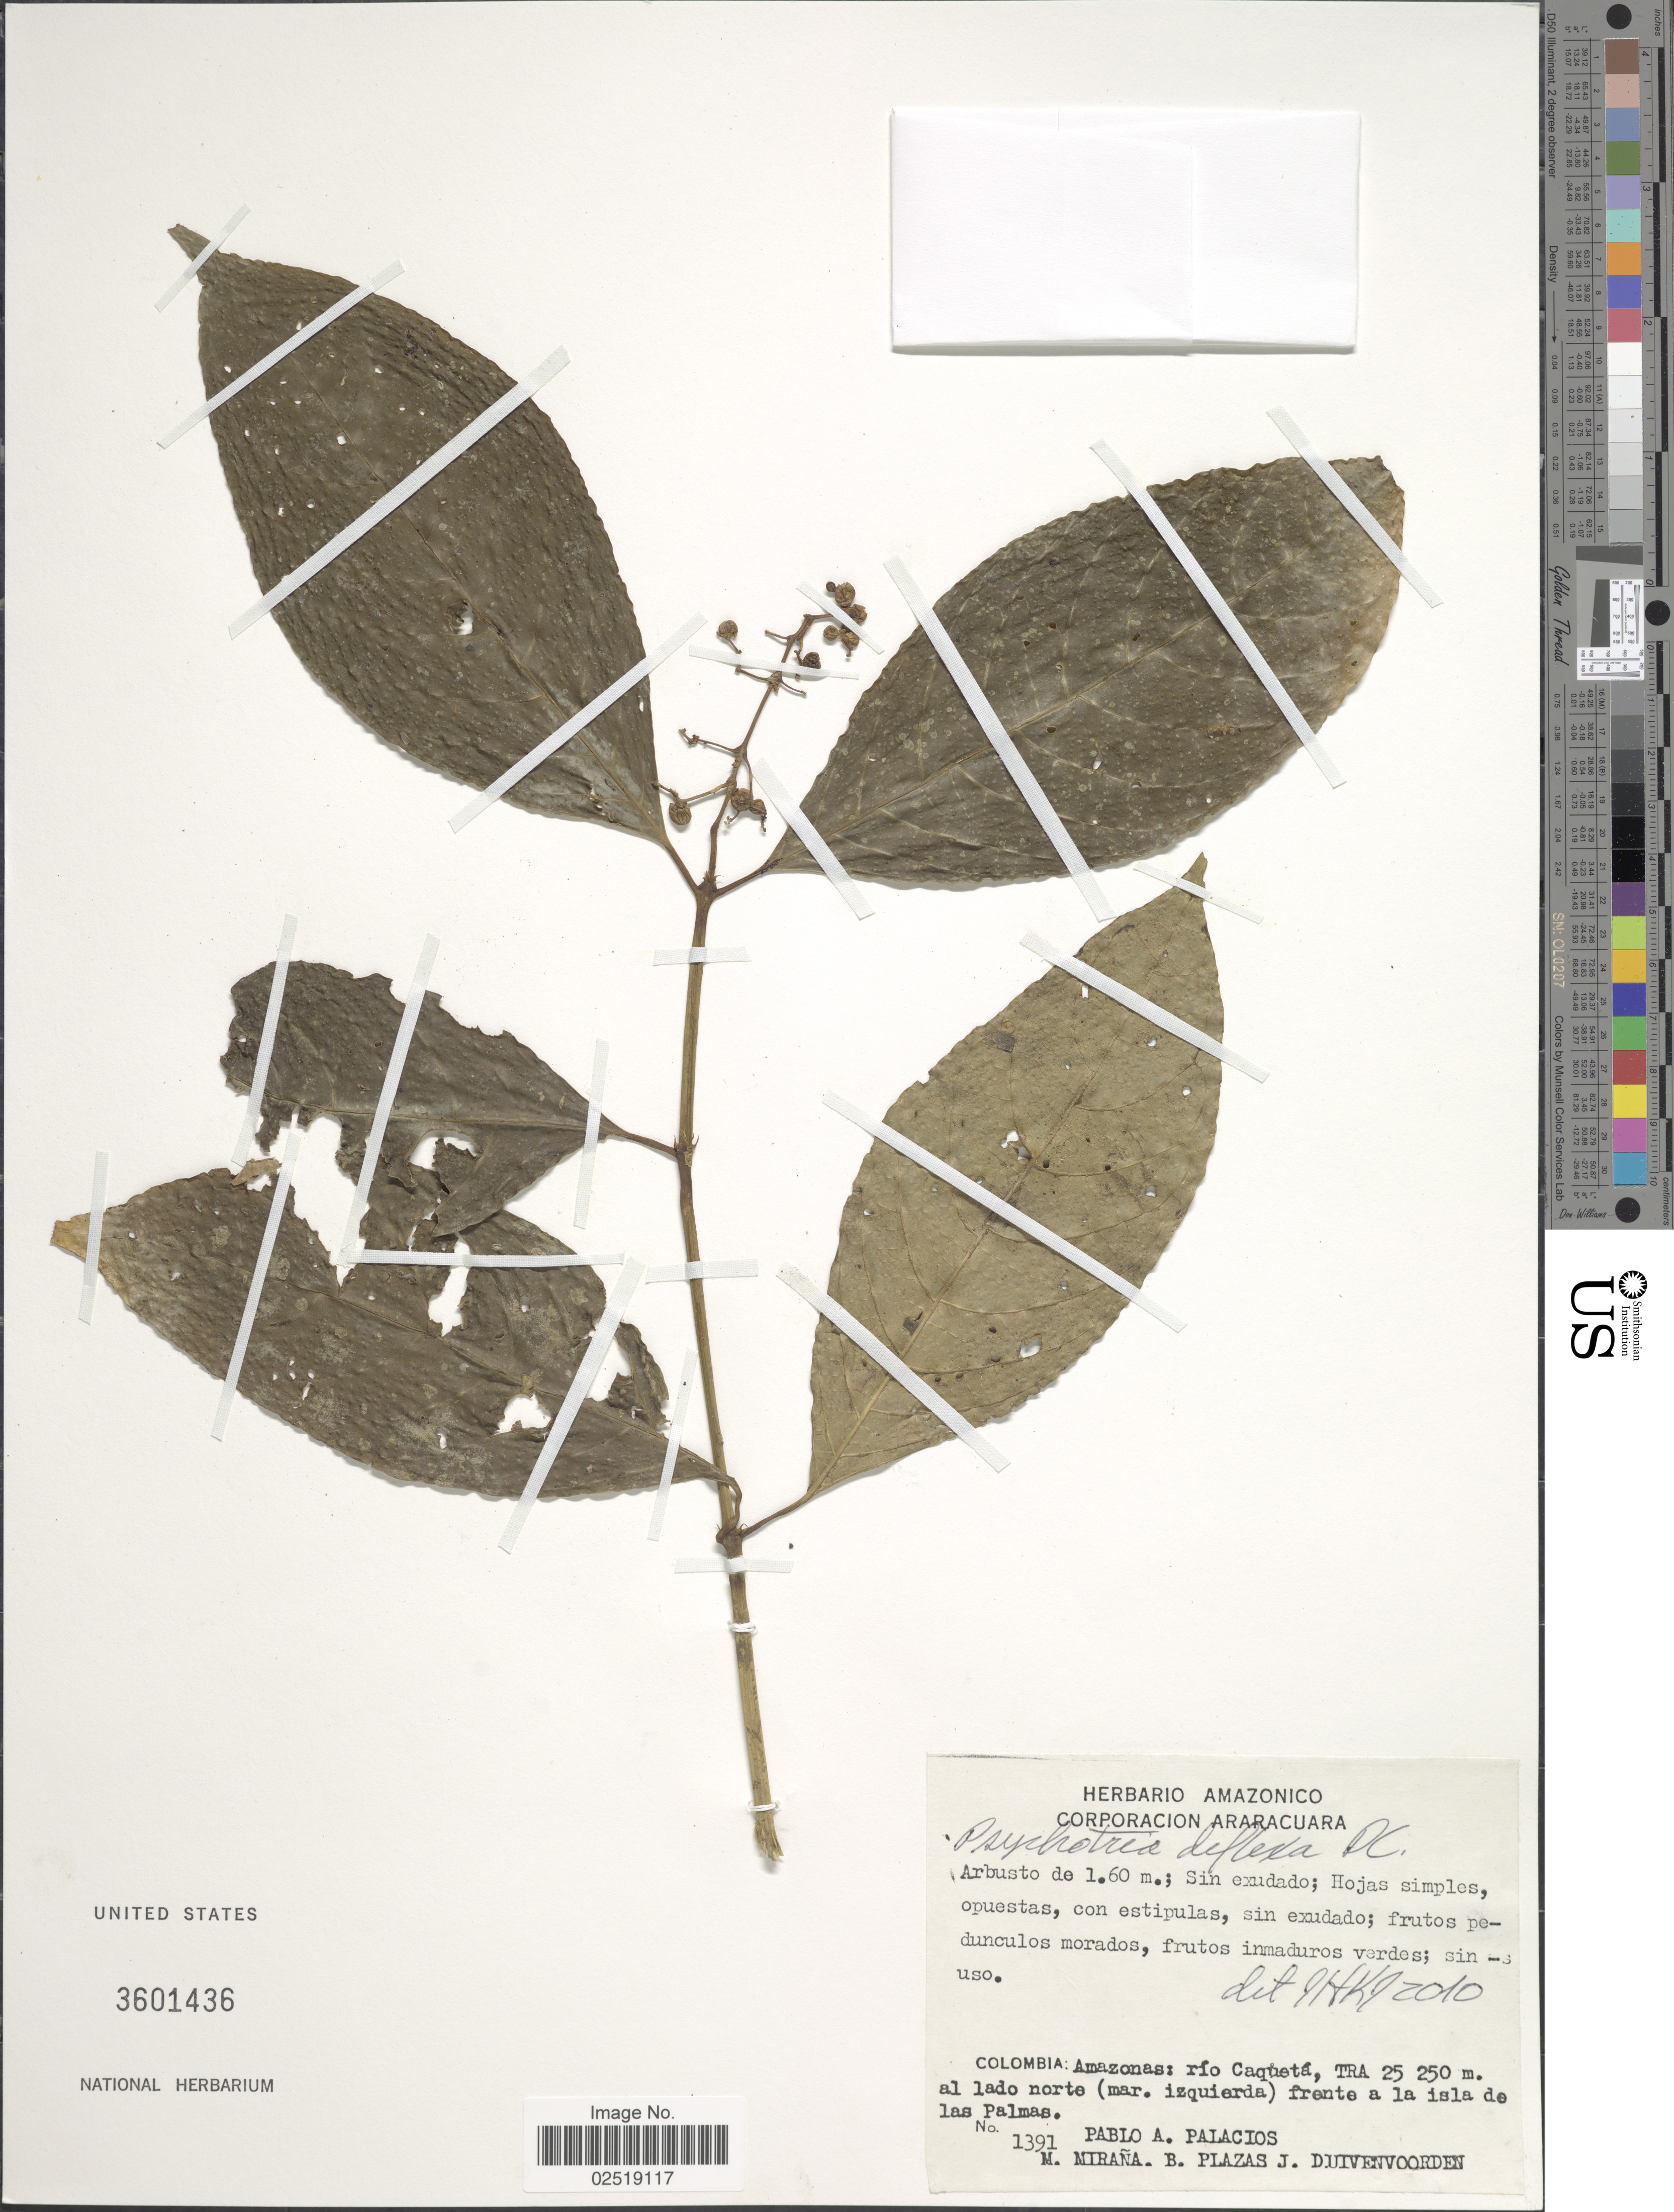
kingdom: Plantae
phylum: Tracheophyta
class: Magnoliopsida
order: Gentianales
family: Rubiaceae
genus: Psychotria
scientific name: Psychotria deflexa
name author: DC.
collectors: P. Palacios, M. Miraña, B. Plazas & J. Duivenvoorden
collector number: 1391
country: Colombia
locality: Amazonas: rio Caqueta, TRA 25, al lado norte (mar. izquierda) frente a la isla de las Palmas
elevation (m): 250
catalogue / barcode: US 3601436